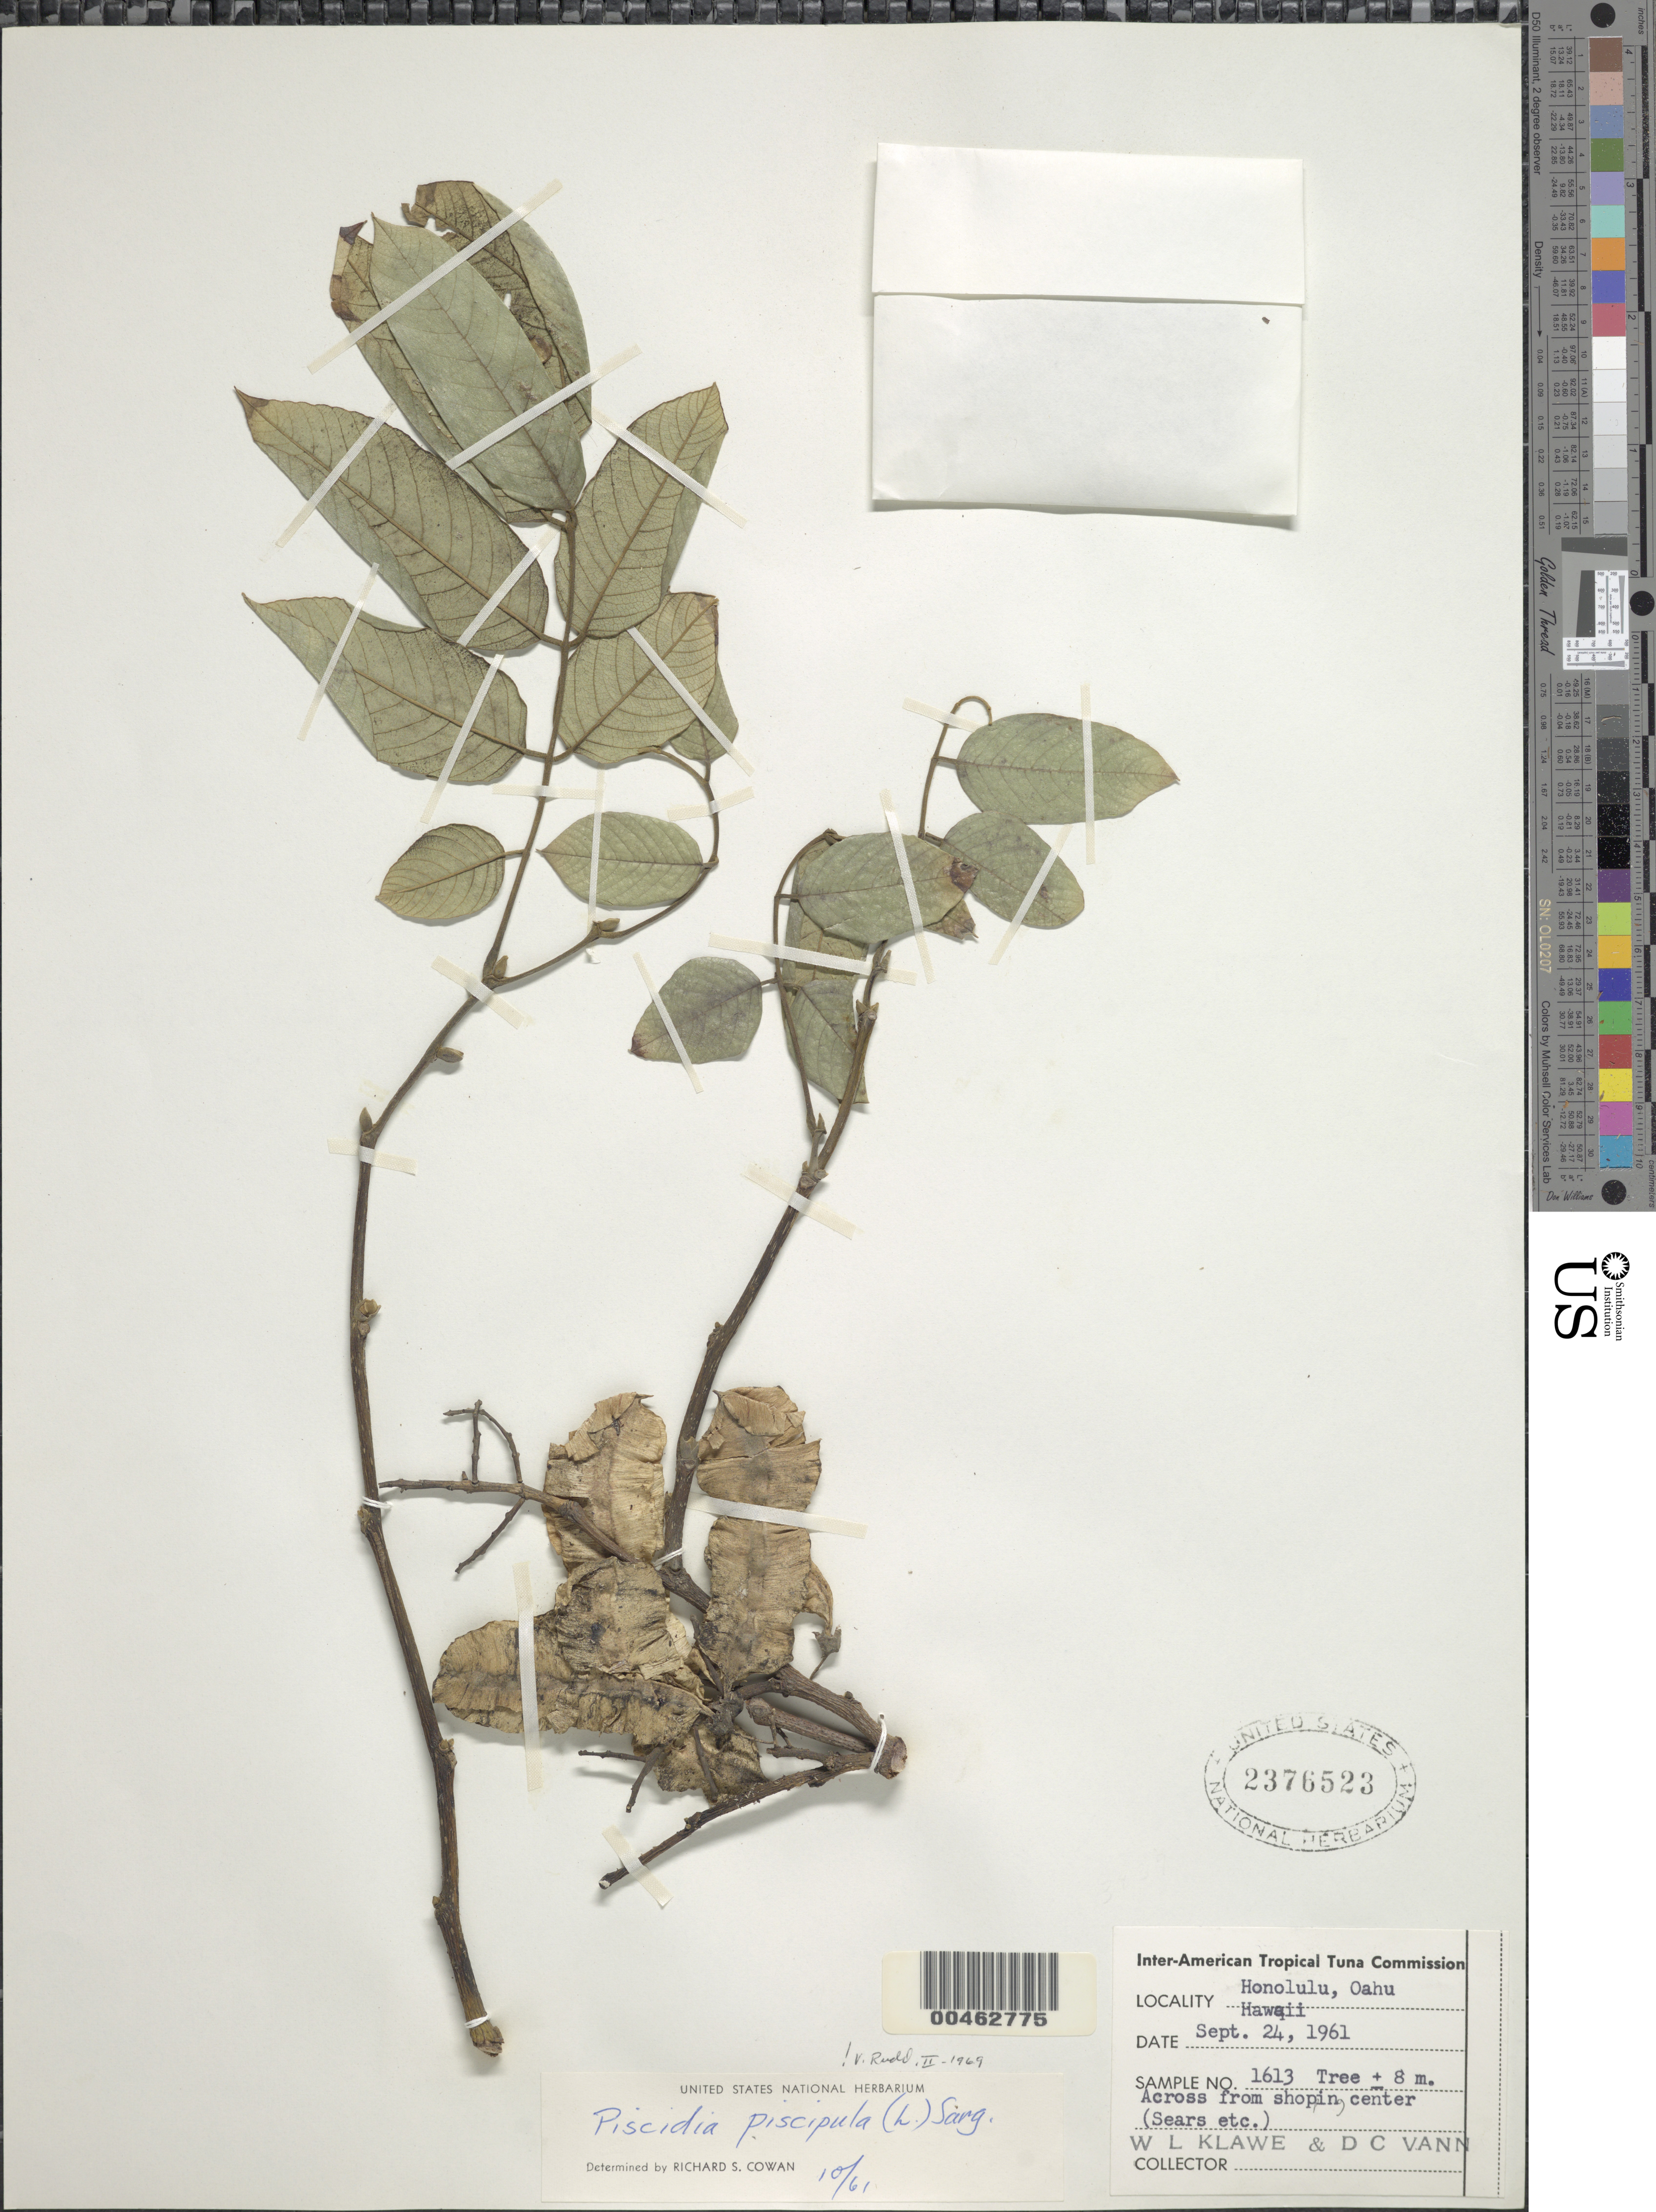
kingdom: Plantae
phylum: Tracheophyta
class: Magnoliopsida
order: Fabales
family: Fabaceae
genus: Piscidia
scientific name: Piscidia piscipula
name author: (L.) Sarg.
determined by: Rudd, V. E.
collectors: W. Klawe & D. Vann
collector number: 1613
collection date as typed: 24 Sep 1961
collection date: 1961-09-24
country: United States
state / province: Hawaii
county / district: Honolulu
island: Oahu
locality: Honolulu, Across from shopping center (Sears etc.)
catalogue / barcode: US 2376523